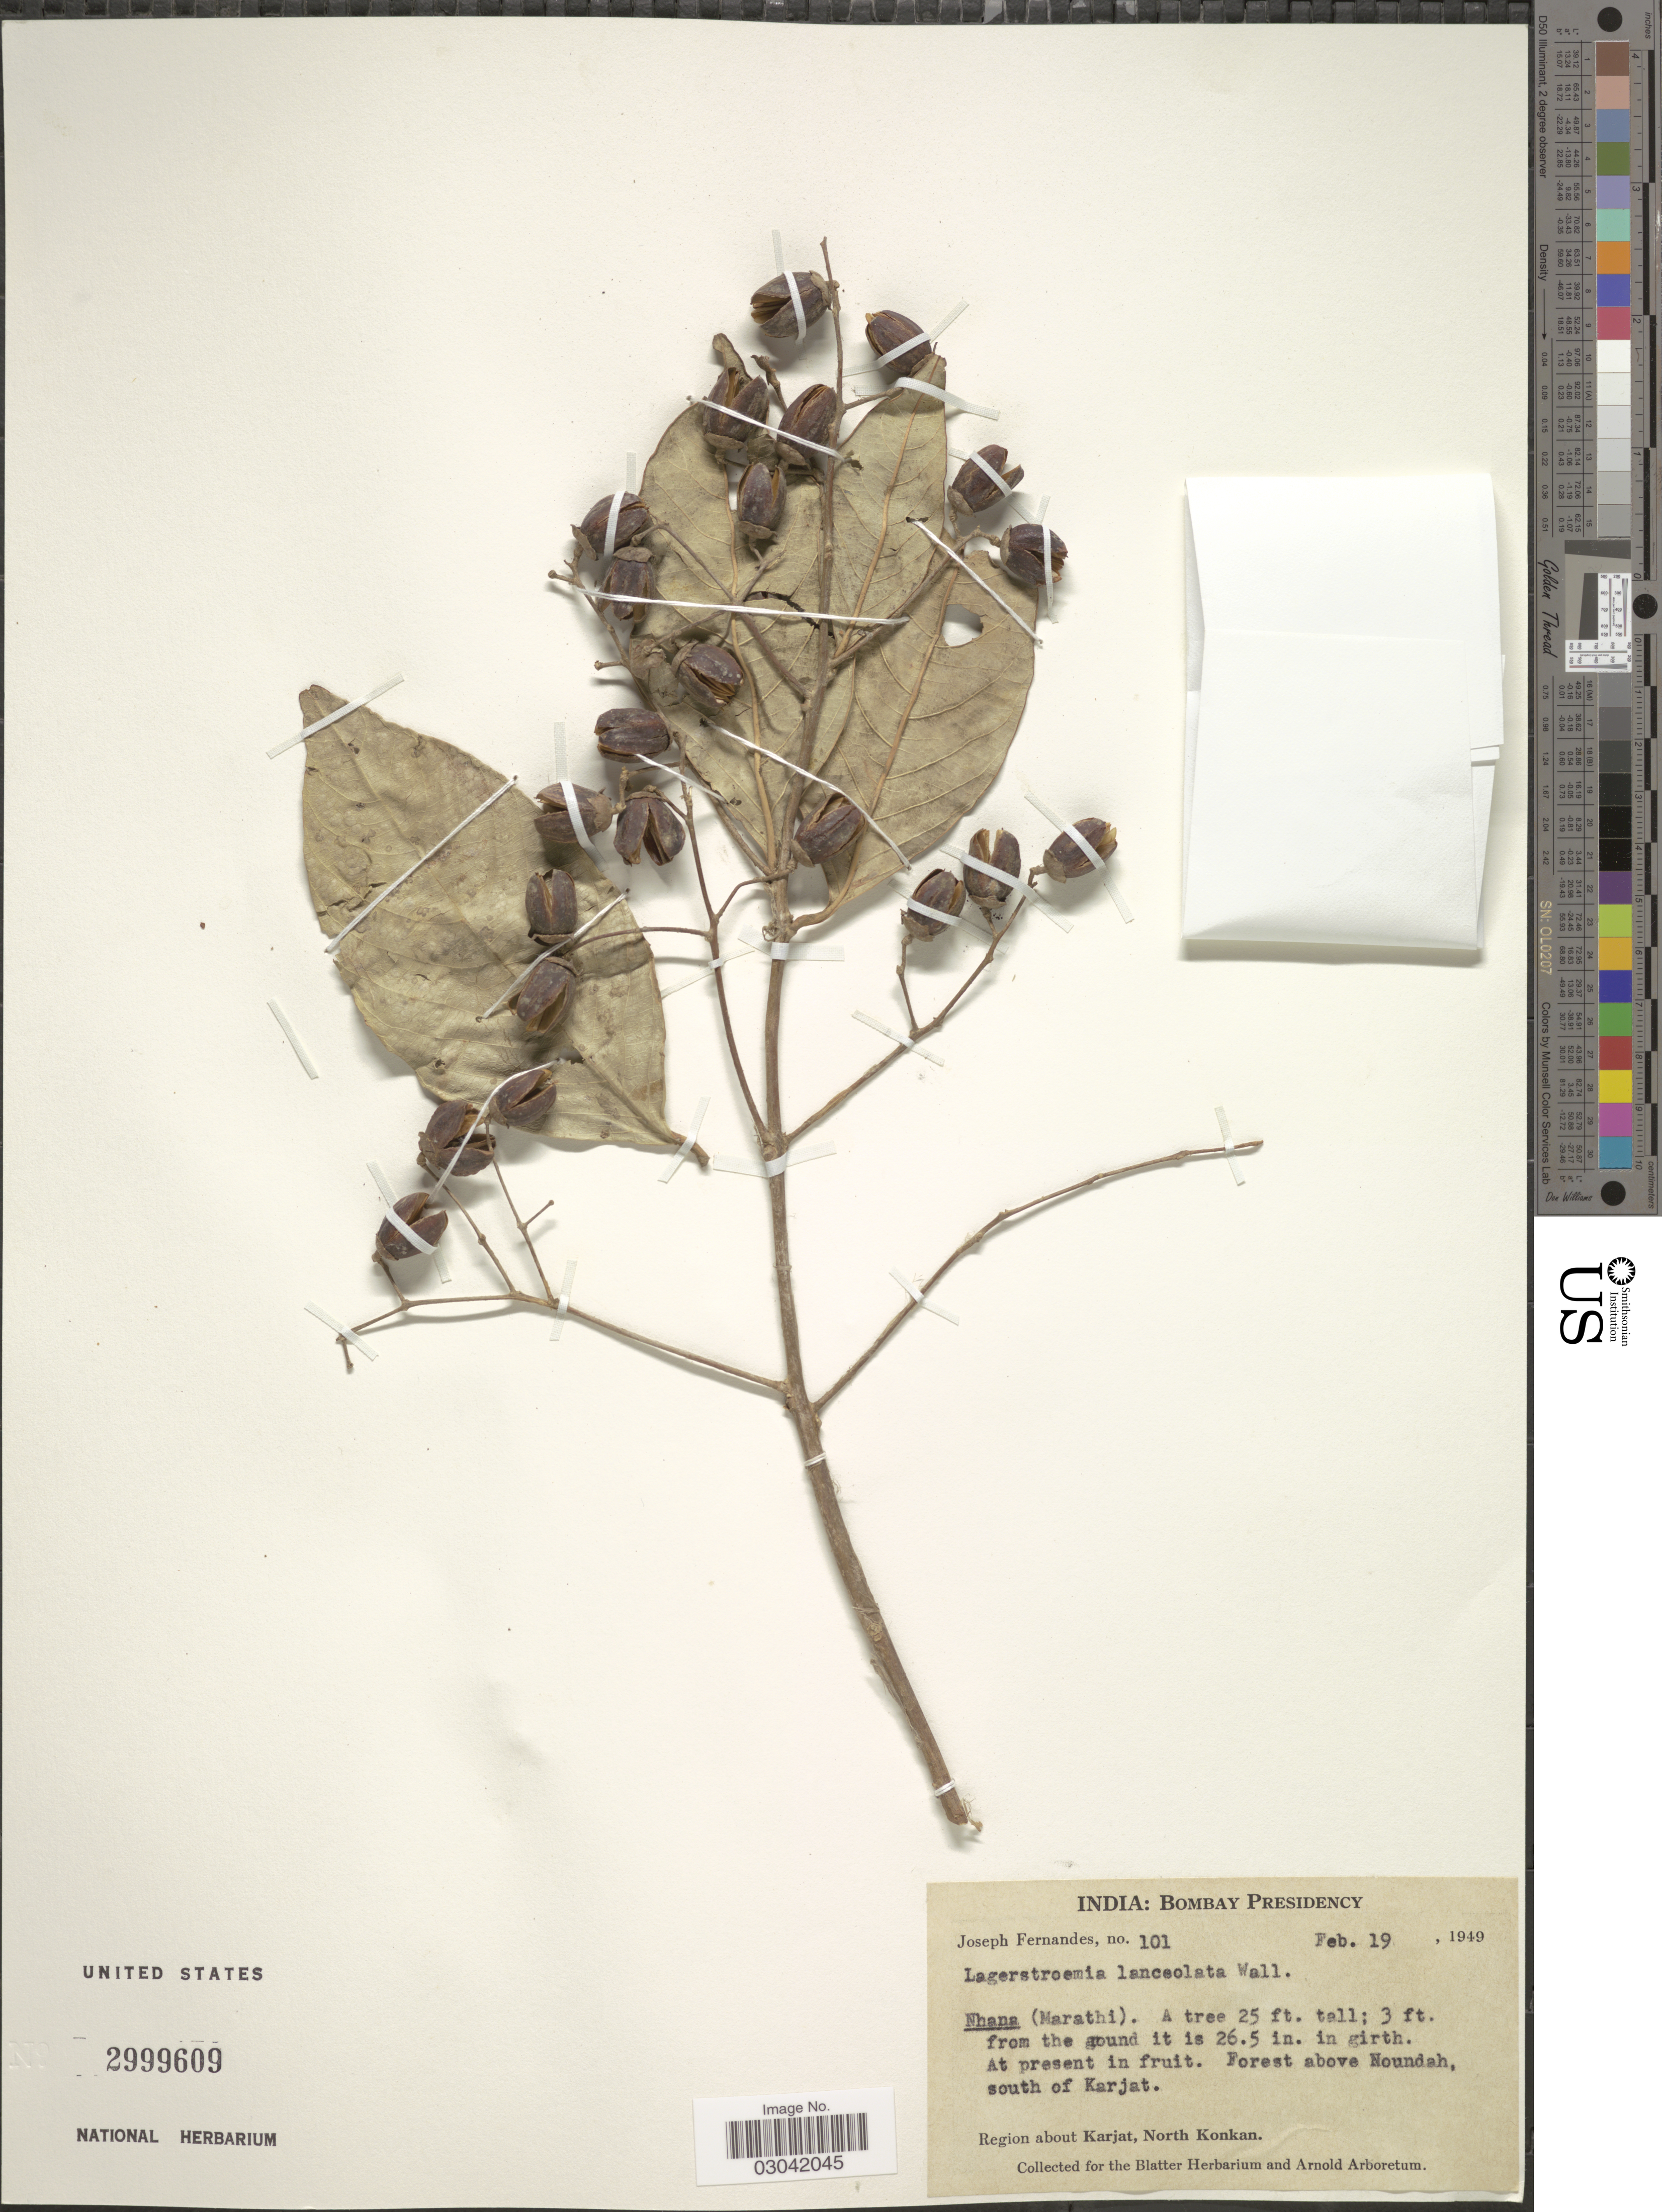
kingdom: Plantae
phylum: Tracheophyta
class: Magnoliopsida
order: Myrtales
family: Lythraceae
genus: Lagerstroemia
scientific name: Lagerstroemia lanceolata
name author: Wall. ex C.B. Clarke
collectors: J. Fernandes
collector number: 101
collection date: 1949-02-19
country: India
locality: Bombay Presidency. Forest above Noundah, south of Karjat. Region about Karjat, North Konkan.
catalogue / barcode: US 2999609